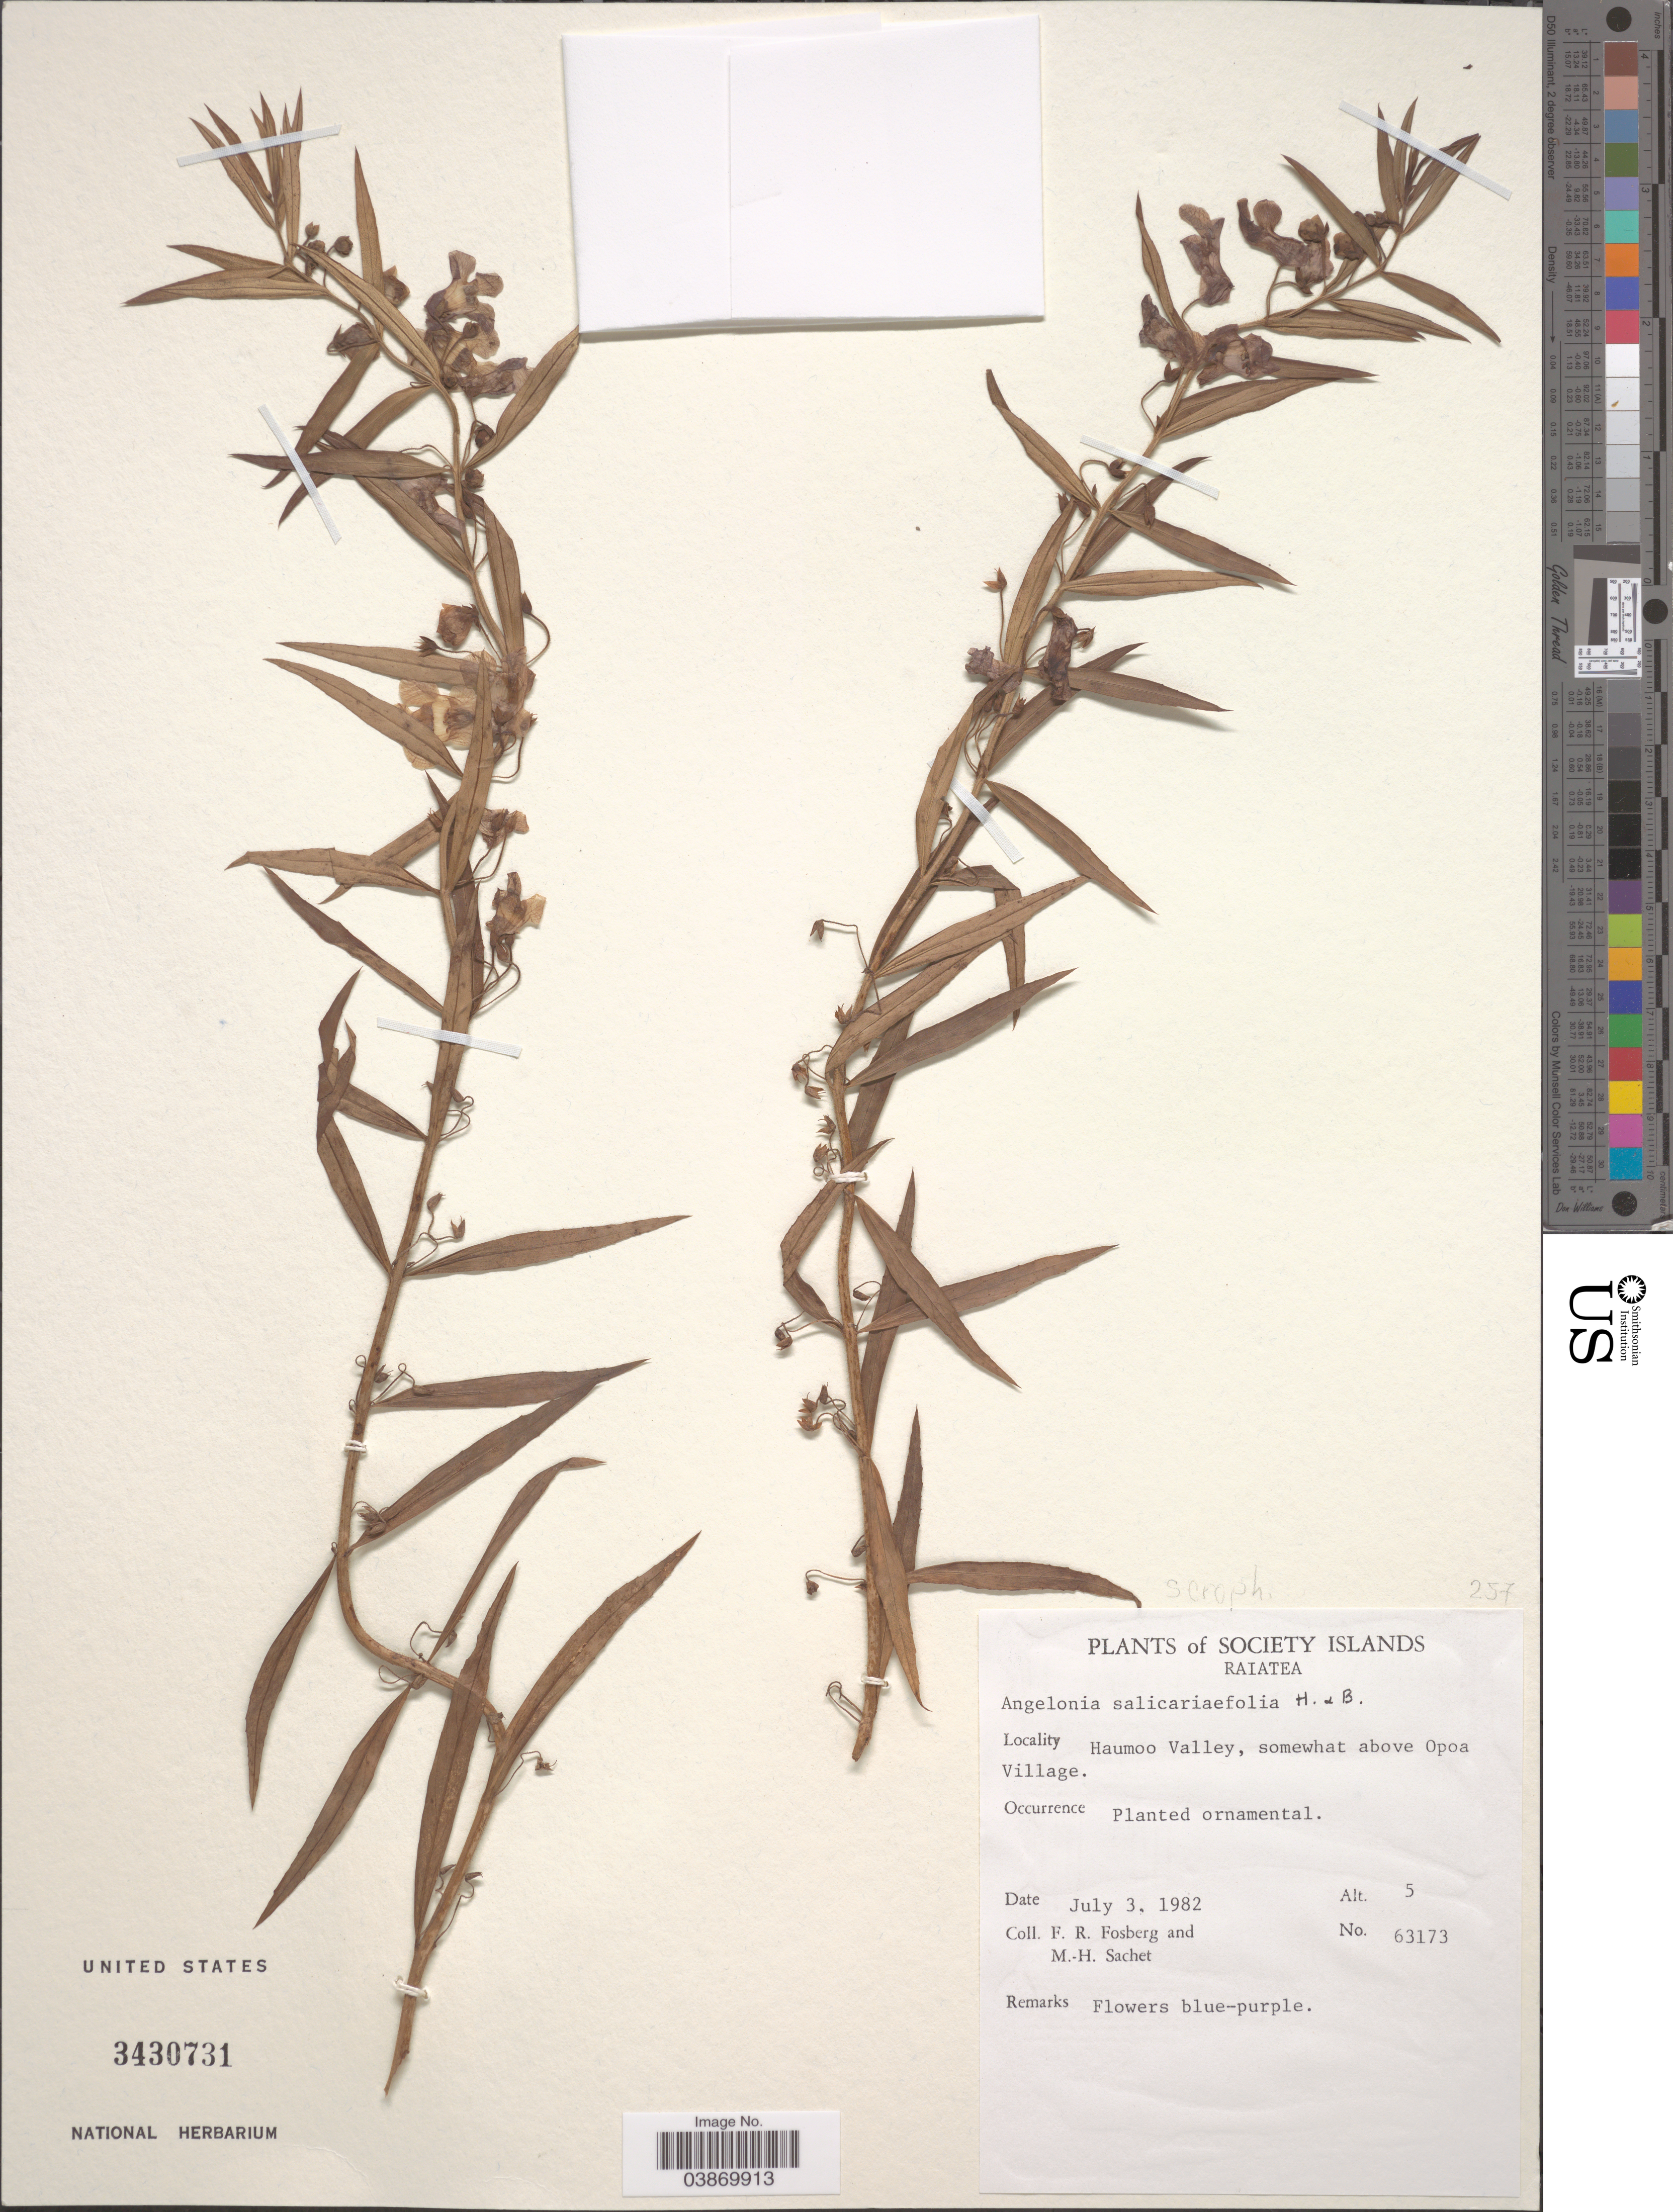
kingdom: Plantae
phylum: Tracheophyta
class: Magnoliopsida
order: Lamiales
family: Plantaginaceae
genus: Angelonia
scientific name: Angelonia salicariifolia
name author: Bonpl.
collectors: F. R. Fosberg & M.-H. Sachet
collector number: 63173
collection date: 1982-07-03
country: French Polynesia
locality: Society Islands. Raiatea. Haumoo Valley, somewhat above Opoa Village.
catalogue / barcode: US 3430731